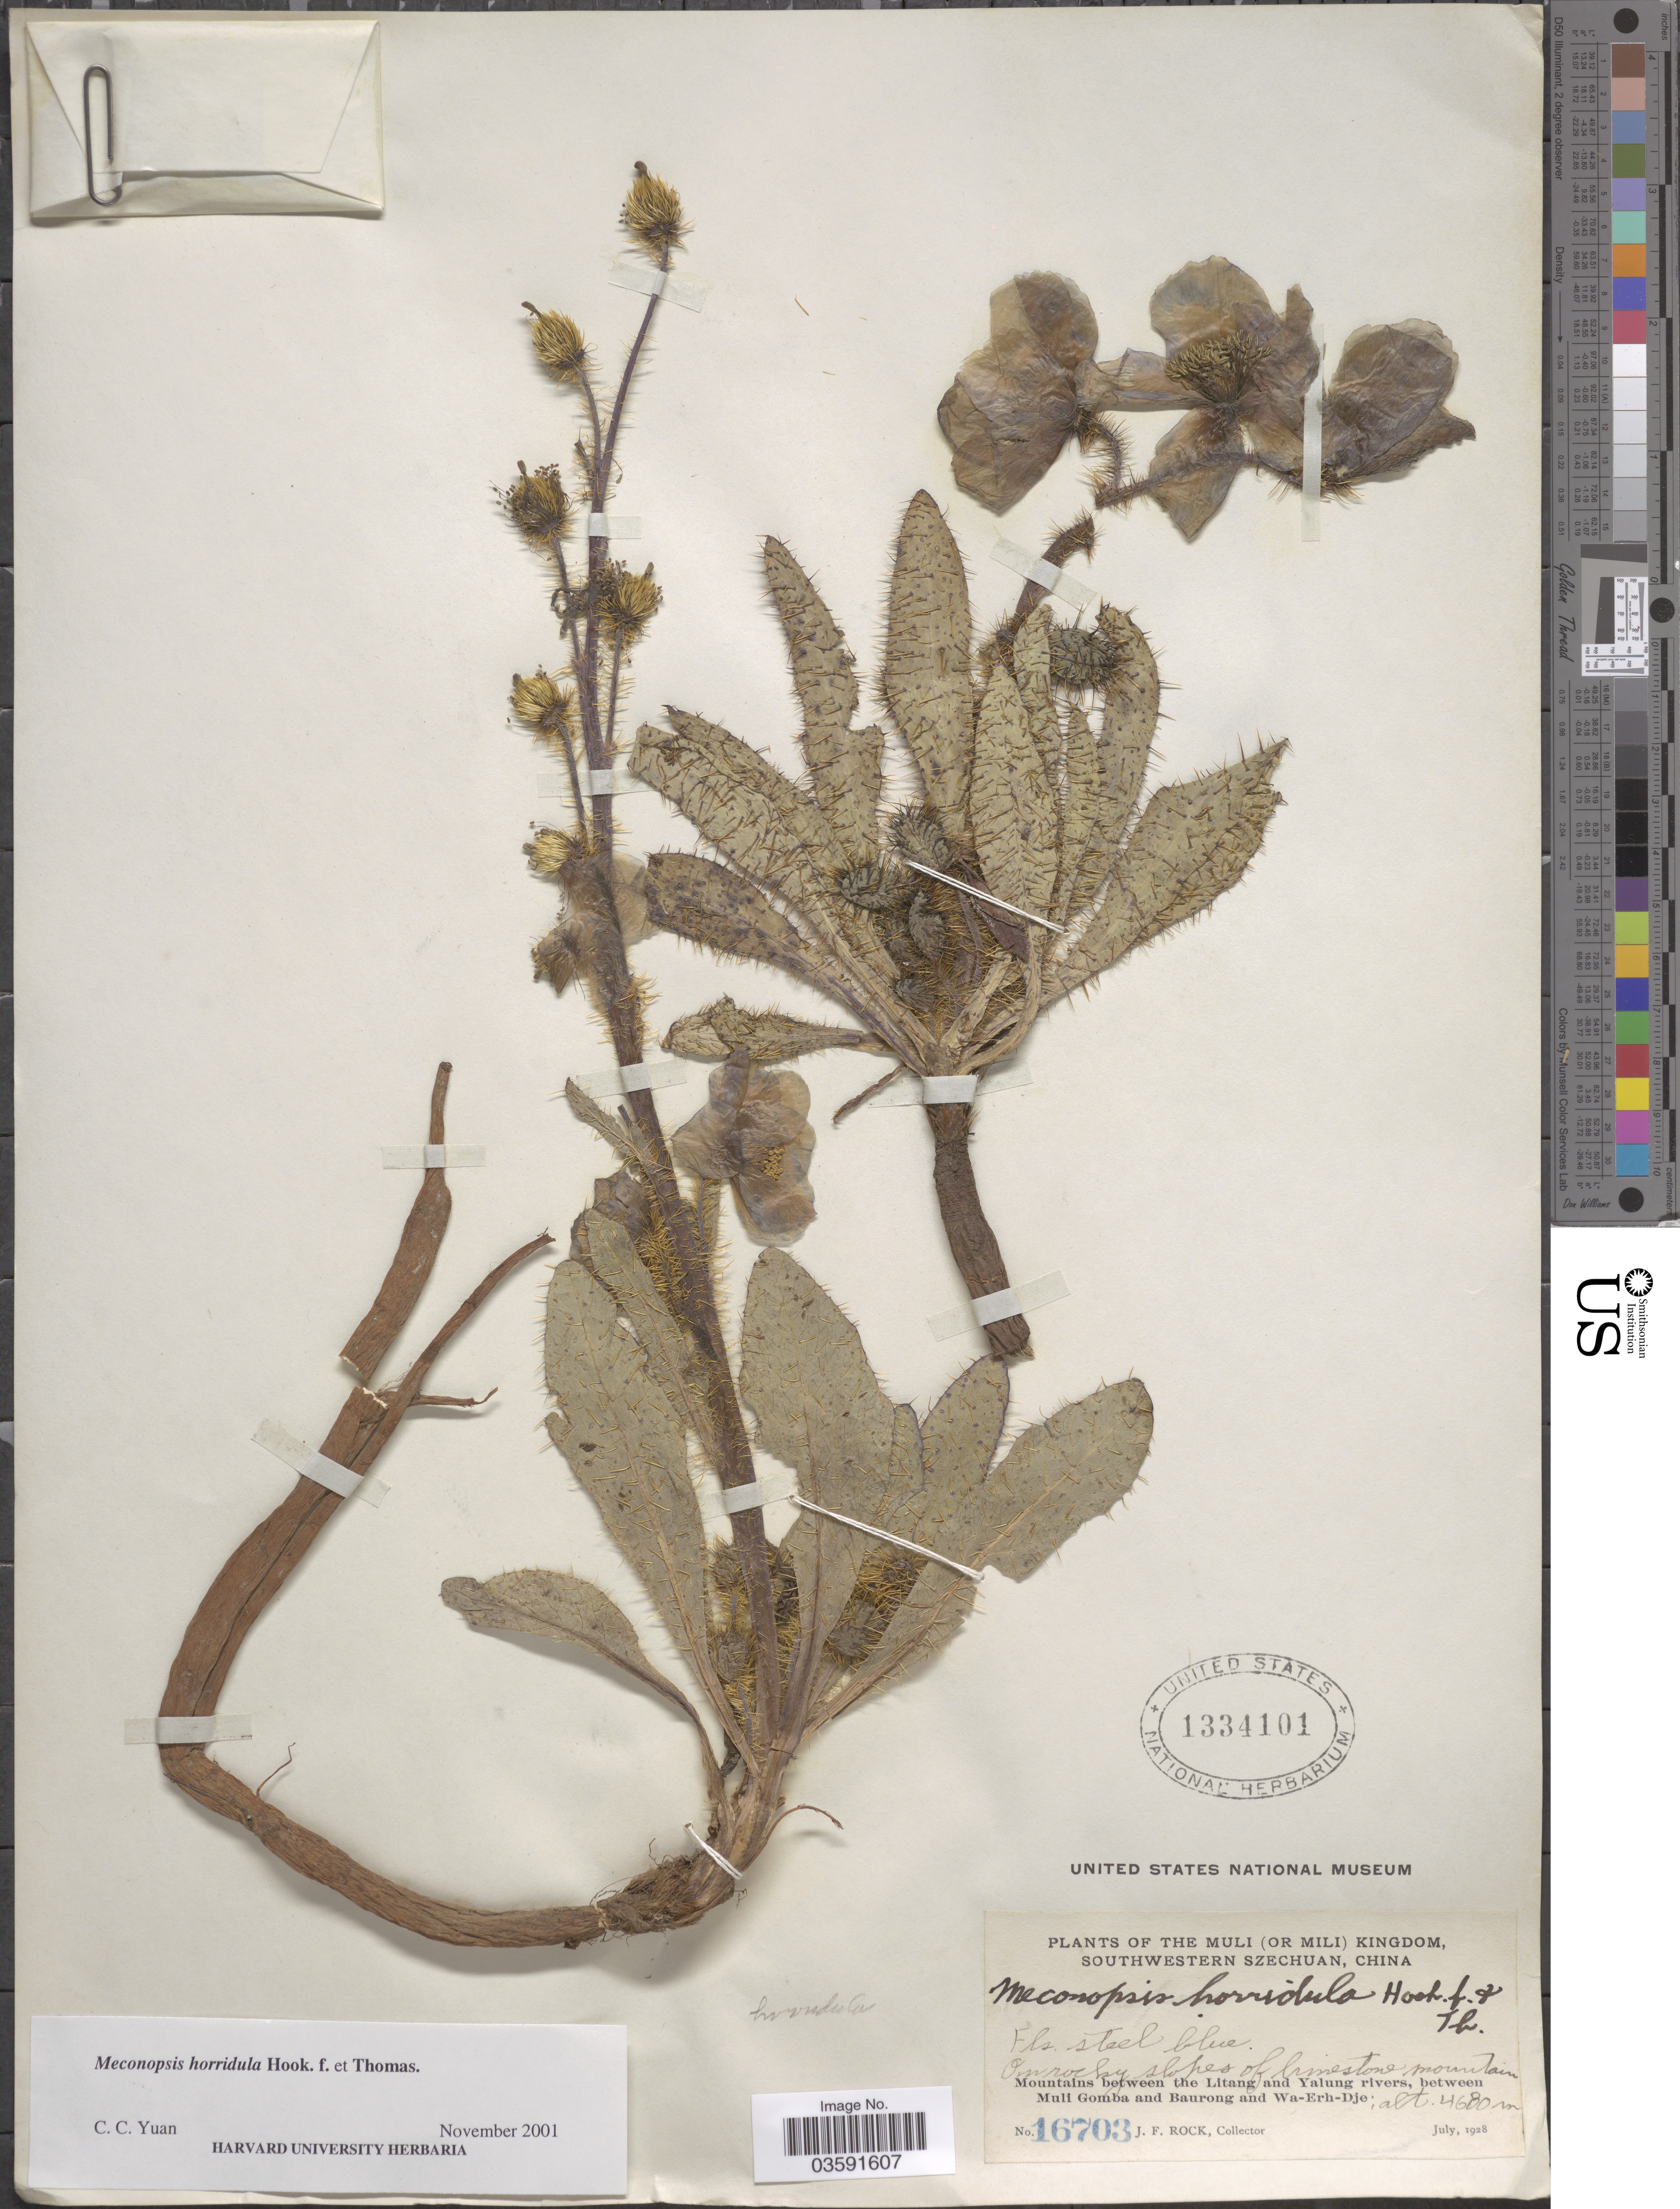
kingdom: Plantae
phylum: Tracheophyta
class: Magnoliopsida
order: Ranunculales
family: Papaveraceae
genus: Meconopsis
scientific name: Meconopsis horridula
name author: Hook. f. & Thomson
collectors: J. Rock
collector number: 16703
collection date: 1928-07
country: China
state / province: Sichuan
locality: The Muli (or Mili) Kingdom, Southwestern Szechuan. On rocky slopes of limestone mountain. Mountains between the Litang and Yalung rivers, between Muli Gomba and Baurong and Wa-Erh-Dje.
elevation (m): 4680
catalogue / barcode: US 1334101